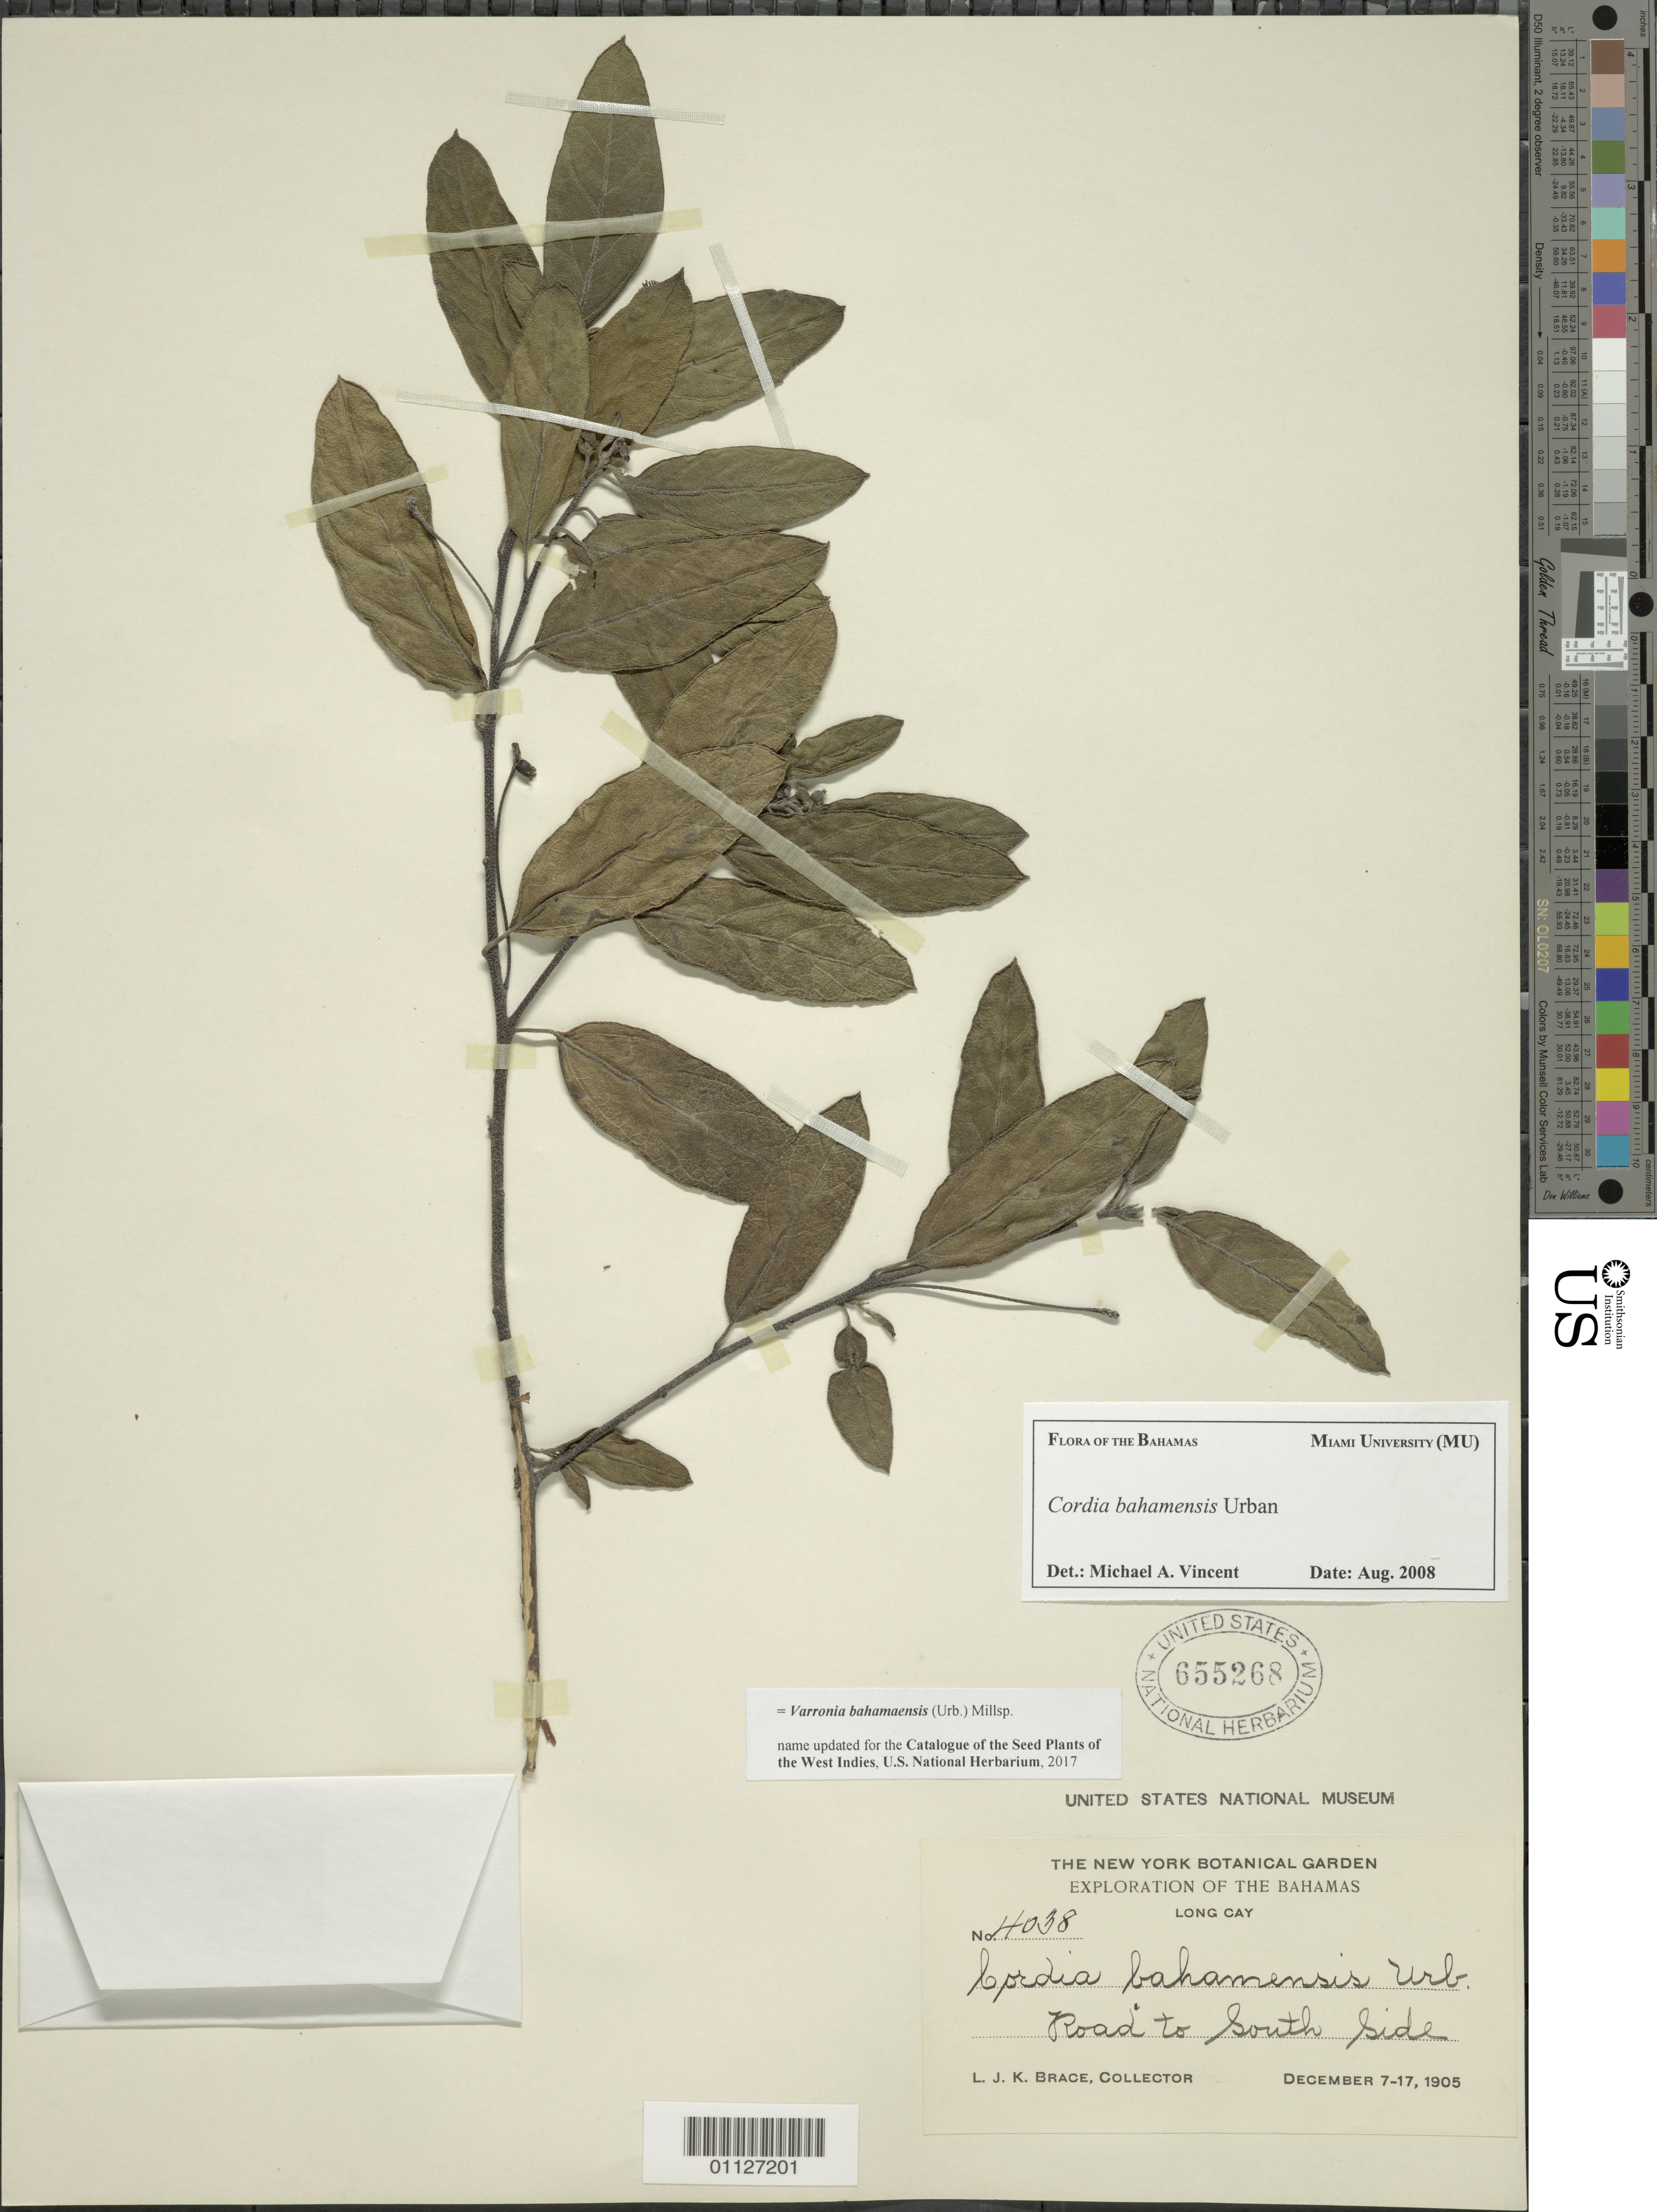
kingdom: Plantae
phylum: Tracheophyta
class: Magnoliopsida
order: Boraginales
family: Cordiaceae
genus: Varronia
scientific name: Varronia bahamensis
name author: (Urb.) Millsp.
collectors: L. J. K. Brace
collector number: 4038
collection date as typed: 07 Dec 1905 to 17 Dec 1905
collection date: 1905-12-07/1905-12-17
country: Bahamas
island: Long Cay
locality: Road to South Side.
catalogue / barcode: US 655268